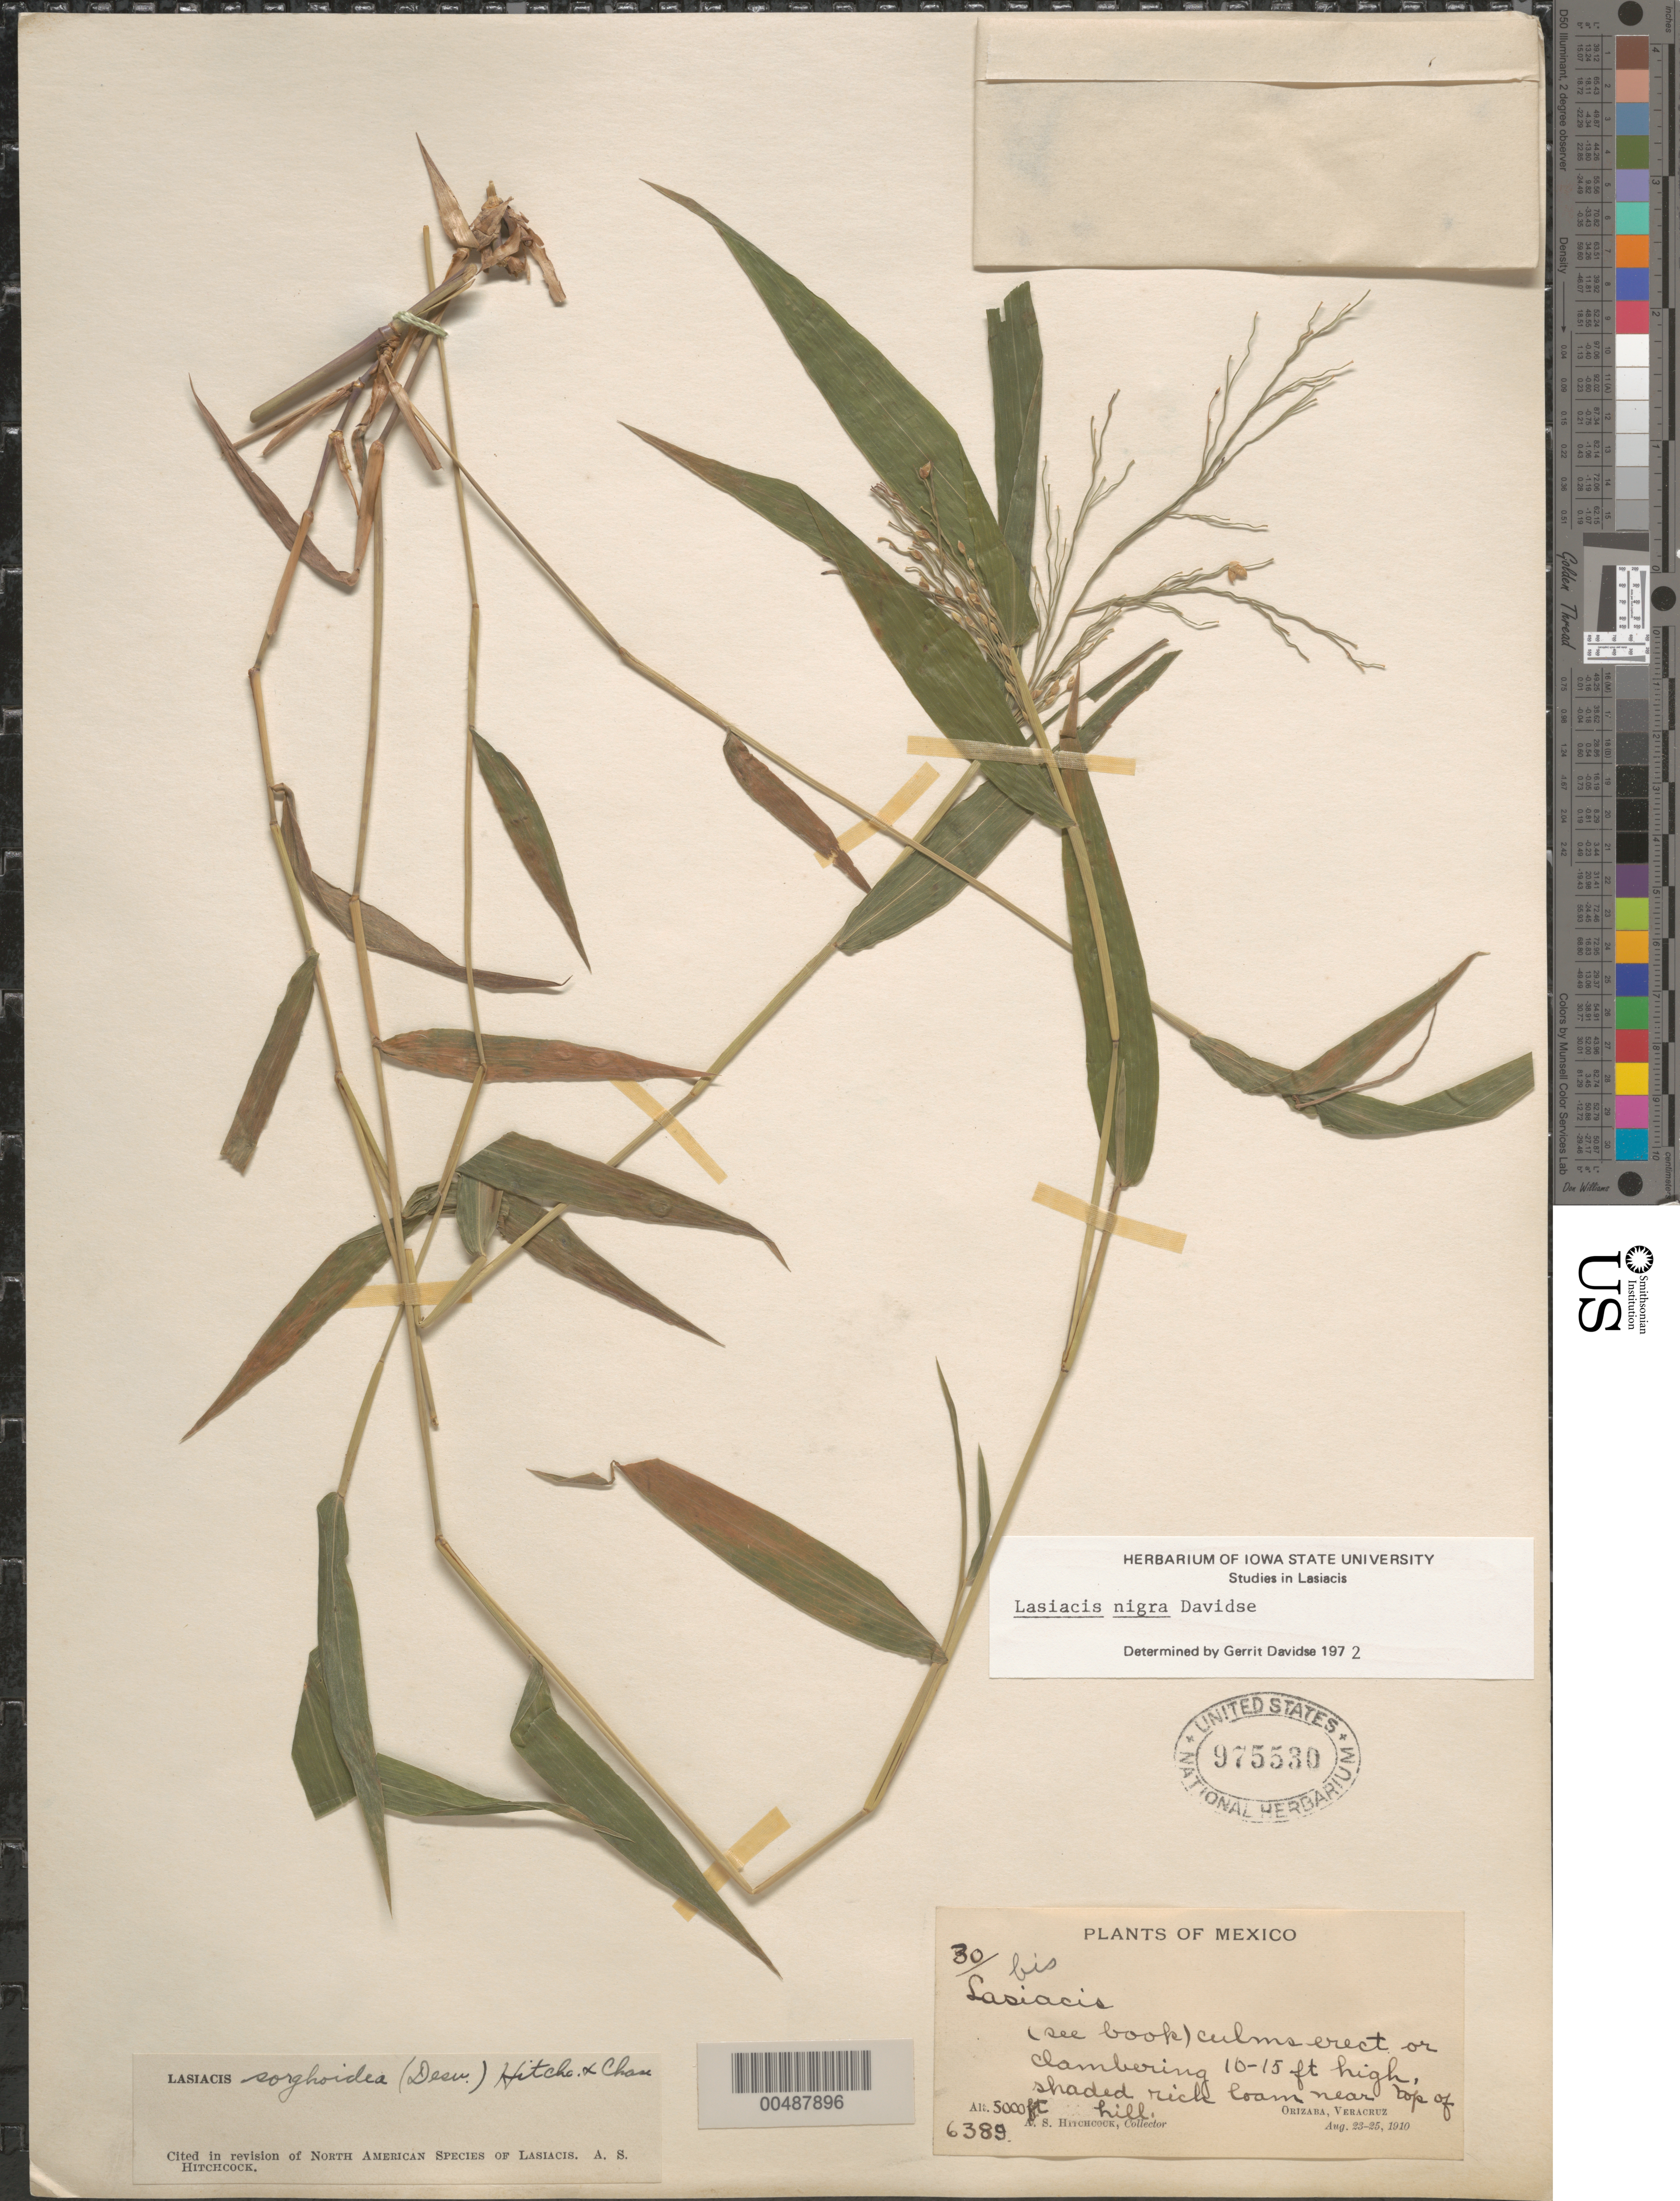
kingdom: Plantae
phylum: Tracheophyta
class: Liliopsida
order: Poales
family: Poaceae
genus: Lasiacis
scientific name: Lasiacis maxonii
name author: Swallen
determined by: Davidse, Gerrit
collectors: A. S. Hitchcock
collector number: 6389/30 bis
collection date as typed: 23 Aug 1910 to 25 Aug 1910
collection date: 1910-08-23/1910-08-25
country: Mexico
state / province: Veracruz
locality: Orizaba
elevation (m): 1524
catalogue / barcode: US 975530